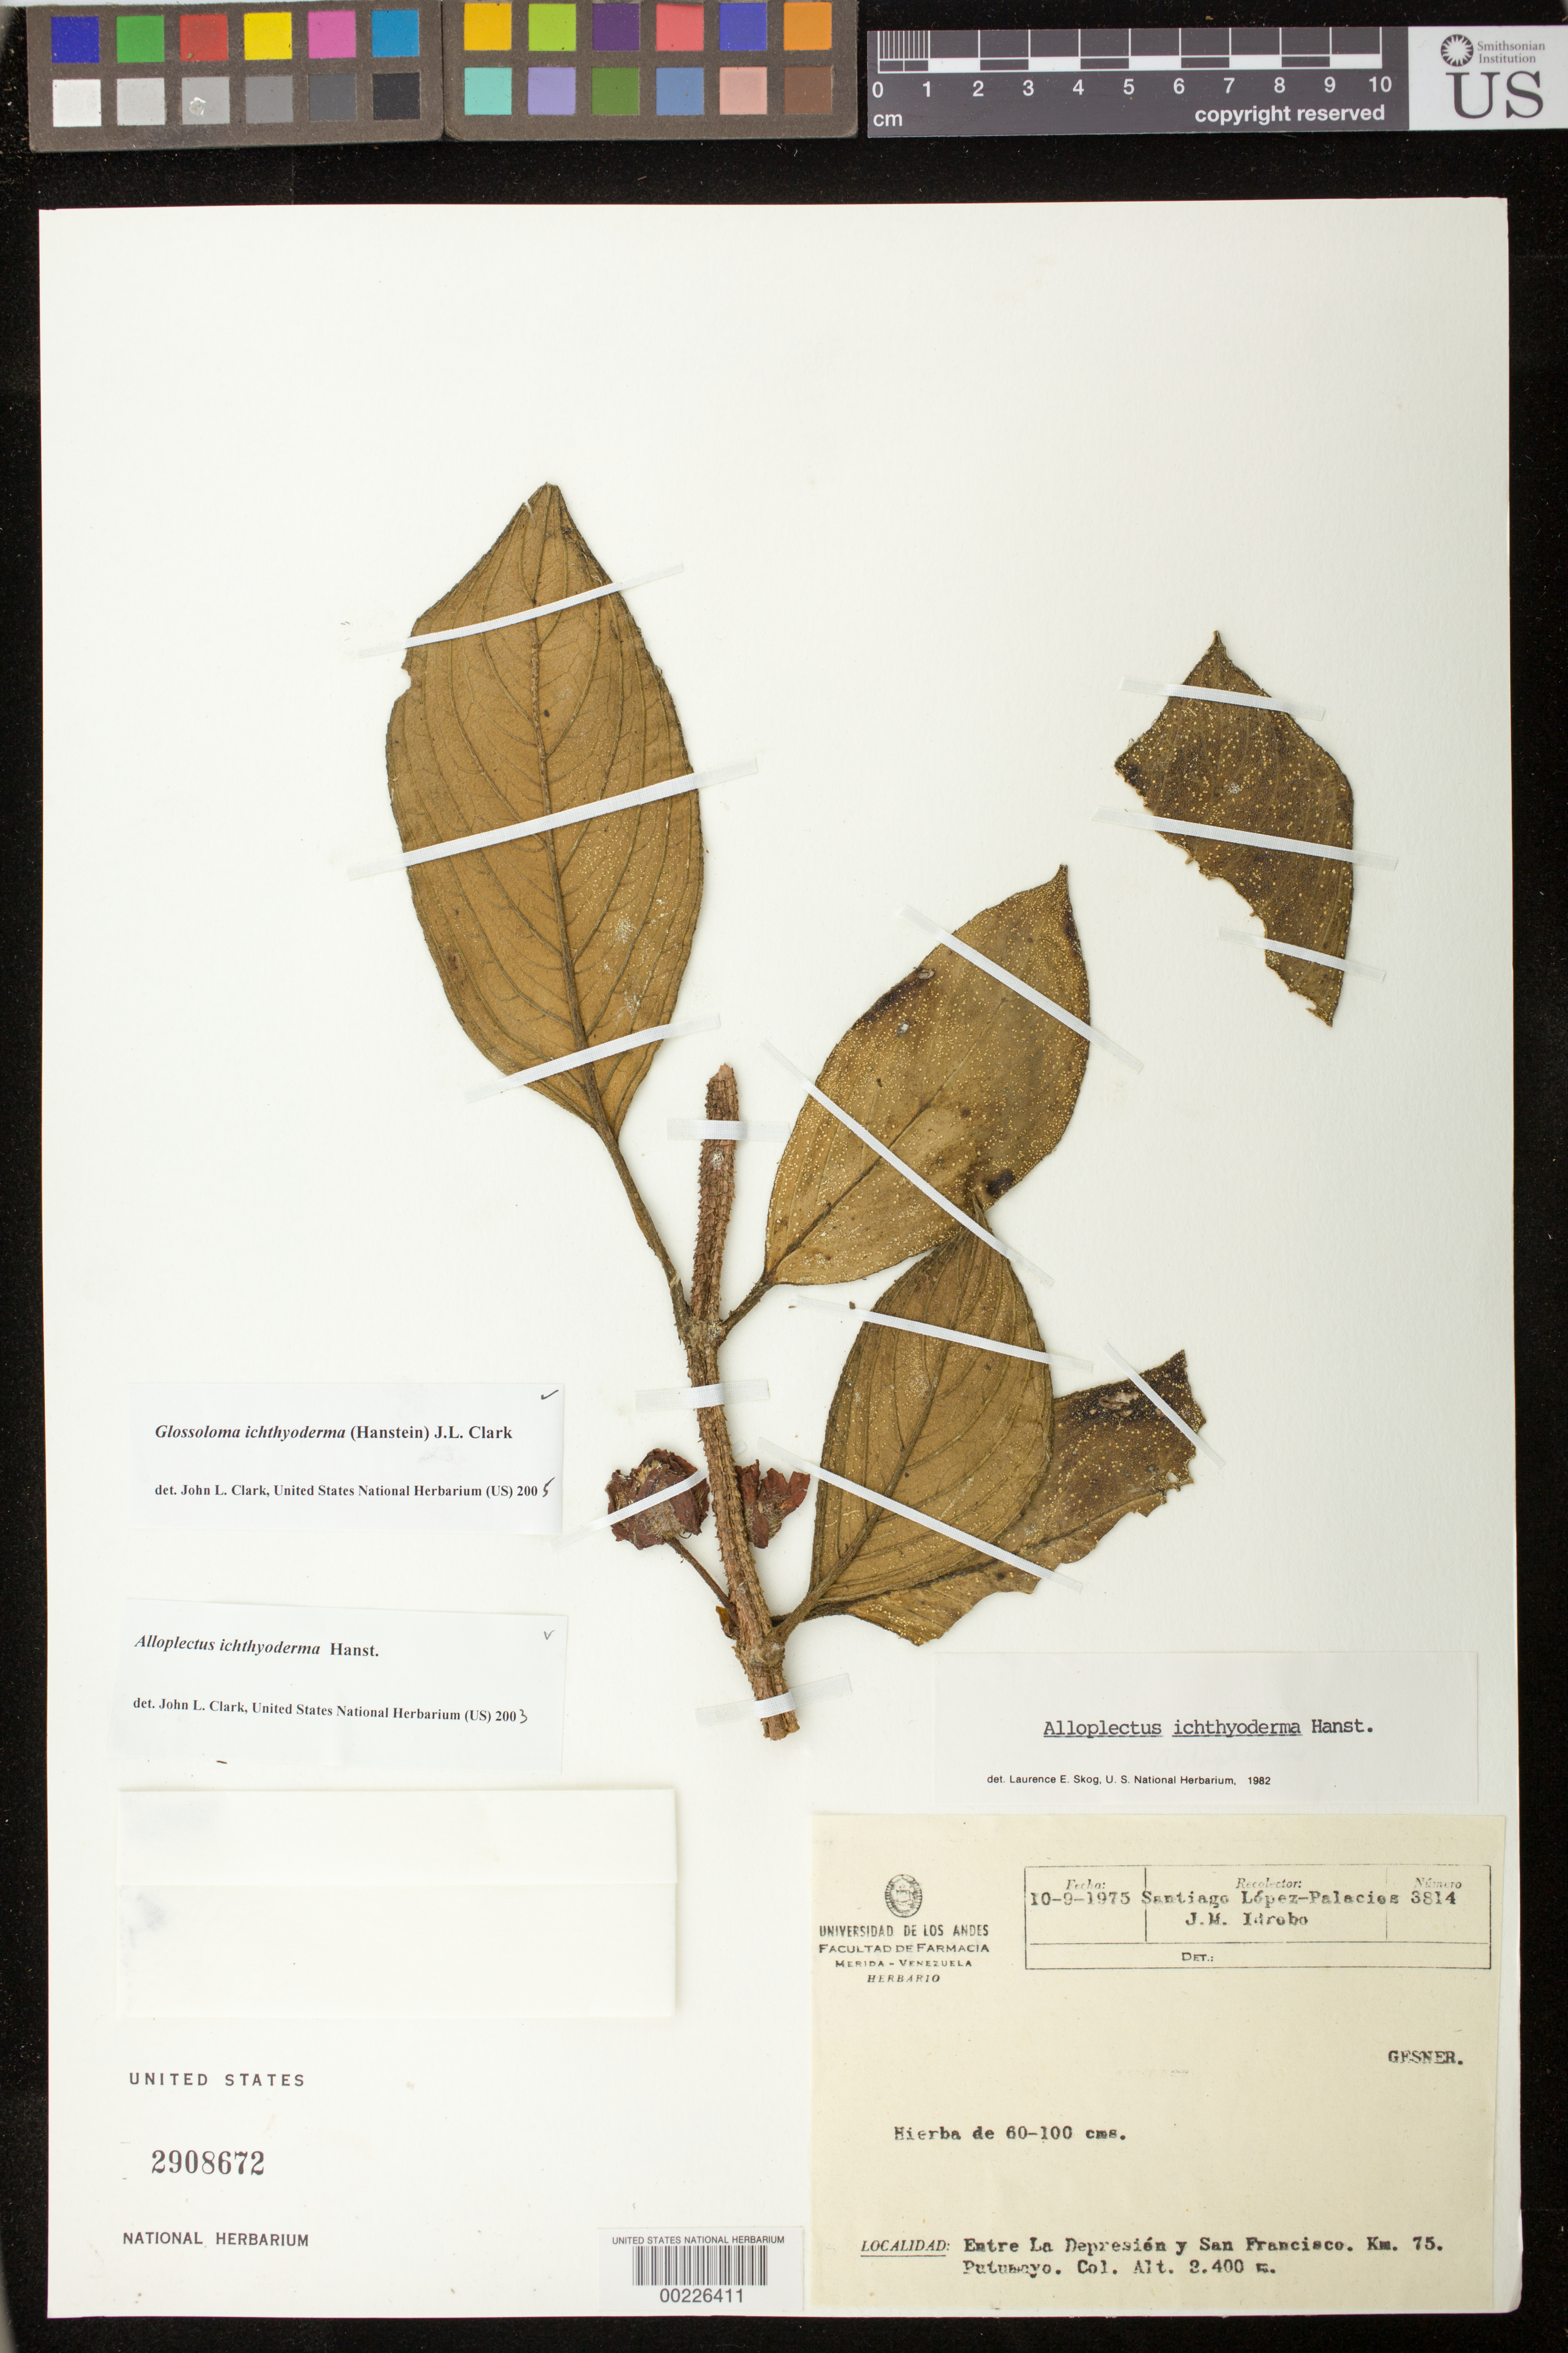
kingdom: Plantae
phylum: Tracheophyta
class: Magnoliopsida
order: Lamiales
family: Gesneriaceae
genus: Glossoloma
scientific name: Glossoloma ichthyoderma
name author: (Hanst.) J.L. Clark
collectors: S. Lopez-P. & J. M. Idrobo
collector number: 3814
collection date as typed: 30 Sep 1975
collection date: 1975-09-30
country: Colombia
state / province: Putumayo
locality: Between La Depresion and San Francisco, km 75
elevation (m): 2400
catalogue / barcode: US 2908672